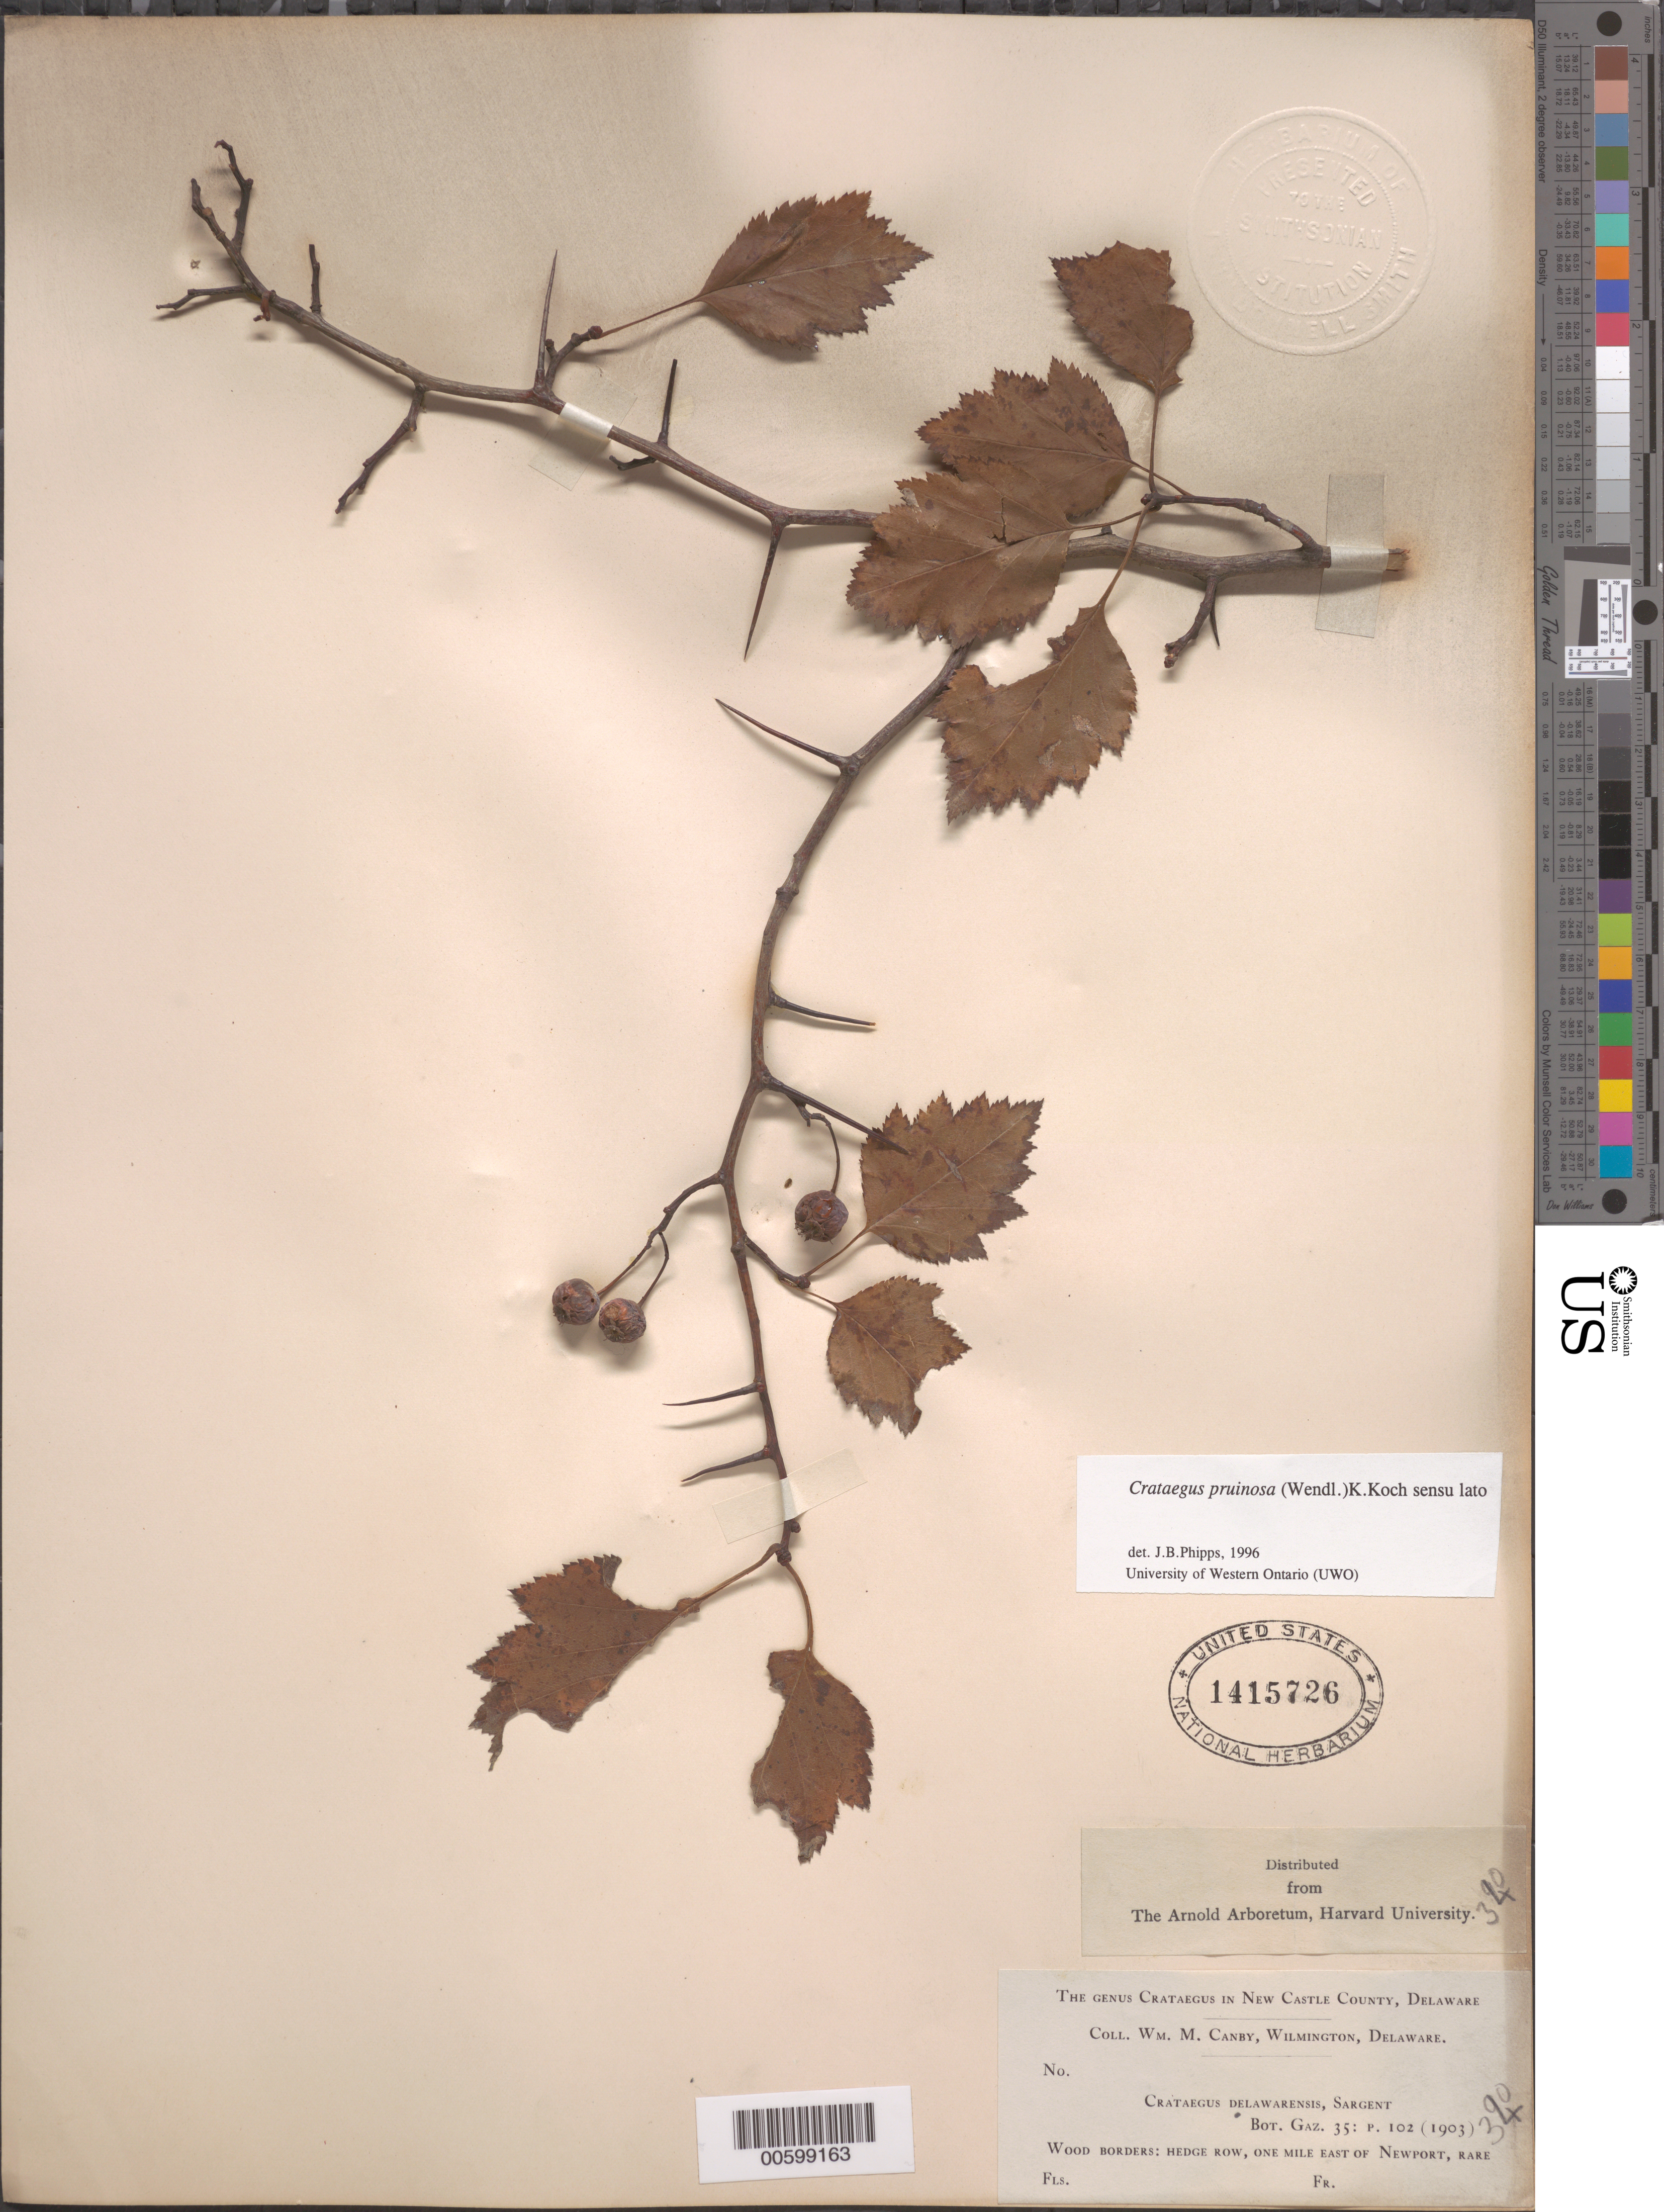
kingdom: Plantae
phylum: Tracheophyta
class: Magnoliopsida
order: Rosales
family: Rosaceae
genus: Crataegus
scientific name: Crataegus pruinosa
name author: (H.L. Wendl.) K. Koch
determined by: Phipps, James B., (UWO), University of Western Ontario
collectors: W. M. Canby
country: United States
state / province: Delaware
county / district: New Castle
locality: One mile E of Newport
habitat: Wood borders: hedge row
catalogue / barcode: US 1415726